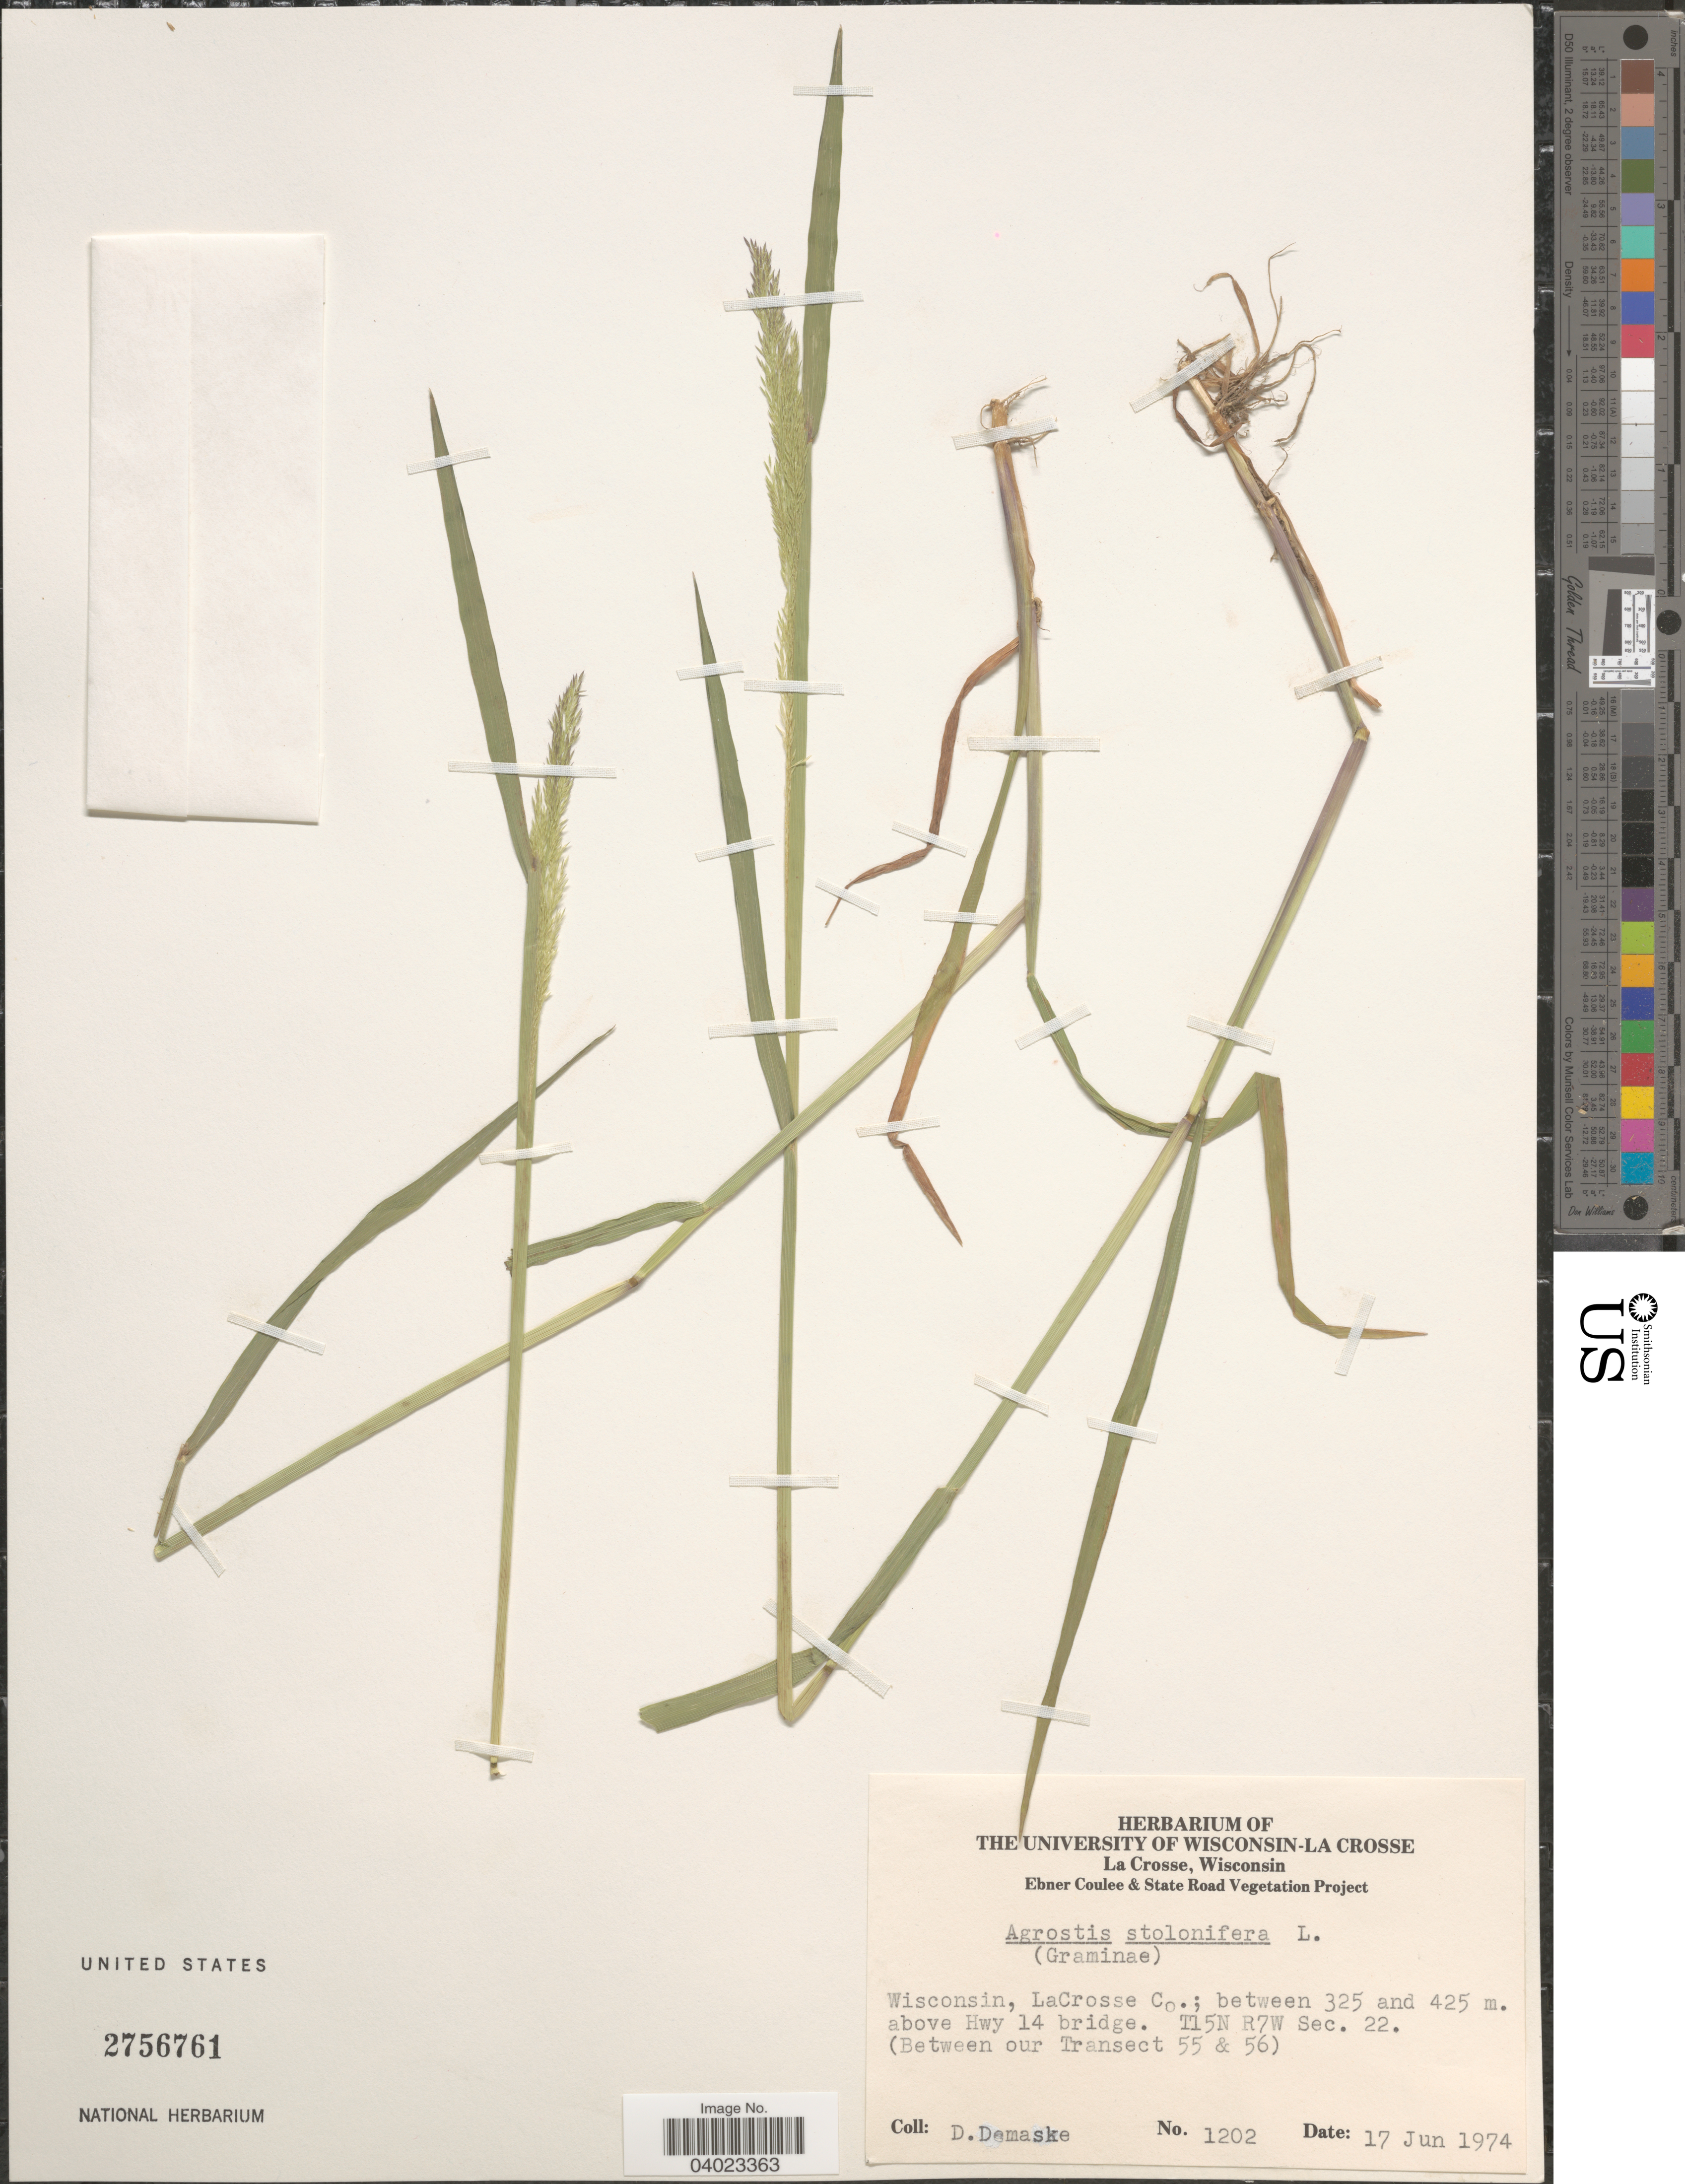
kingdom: Plantae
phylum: Tracheophyta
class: Liliopsida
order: Poales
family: Poaceae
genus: Agrostis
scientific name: Agrostis stolonifera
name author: L.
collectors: D. Demaske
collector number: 1202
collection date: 1974-06-17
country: United States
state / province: Wisconsin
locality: LaCrosse Co.; between 325 and 425 m. above Hwy 14 bridge. T15N R7W Sec. 22. (Between our Transect 55 & 56).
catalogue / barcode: US 2756761